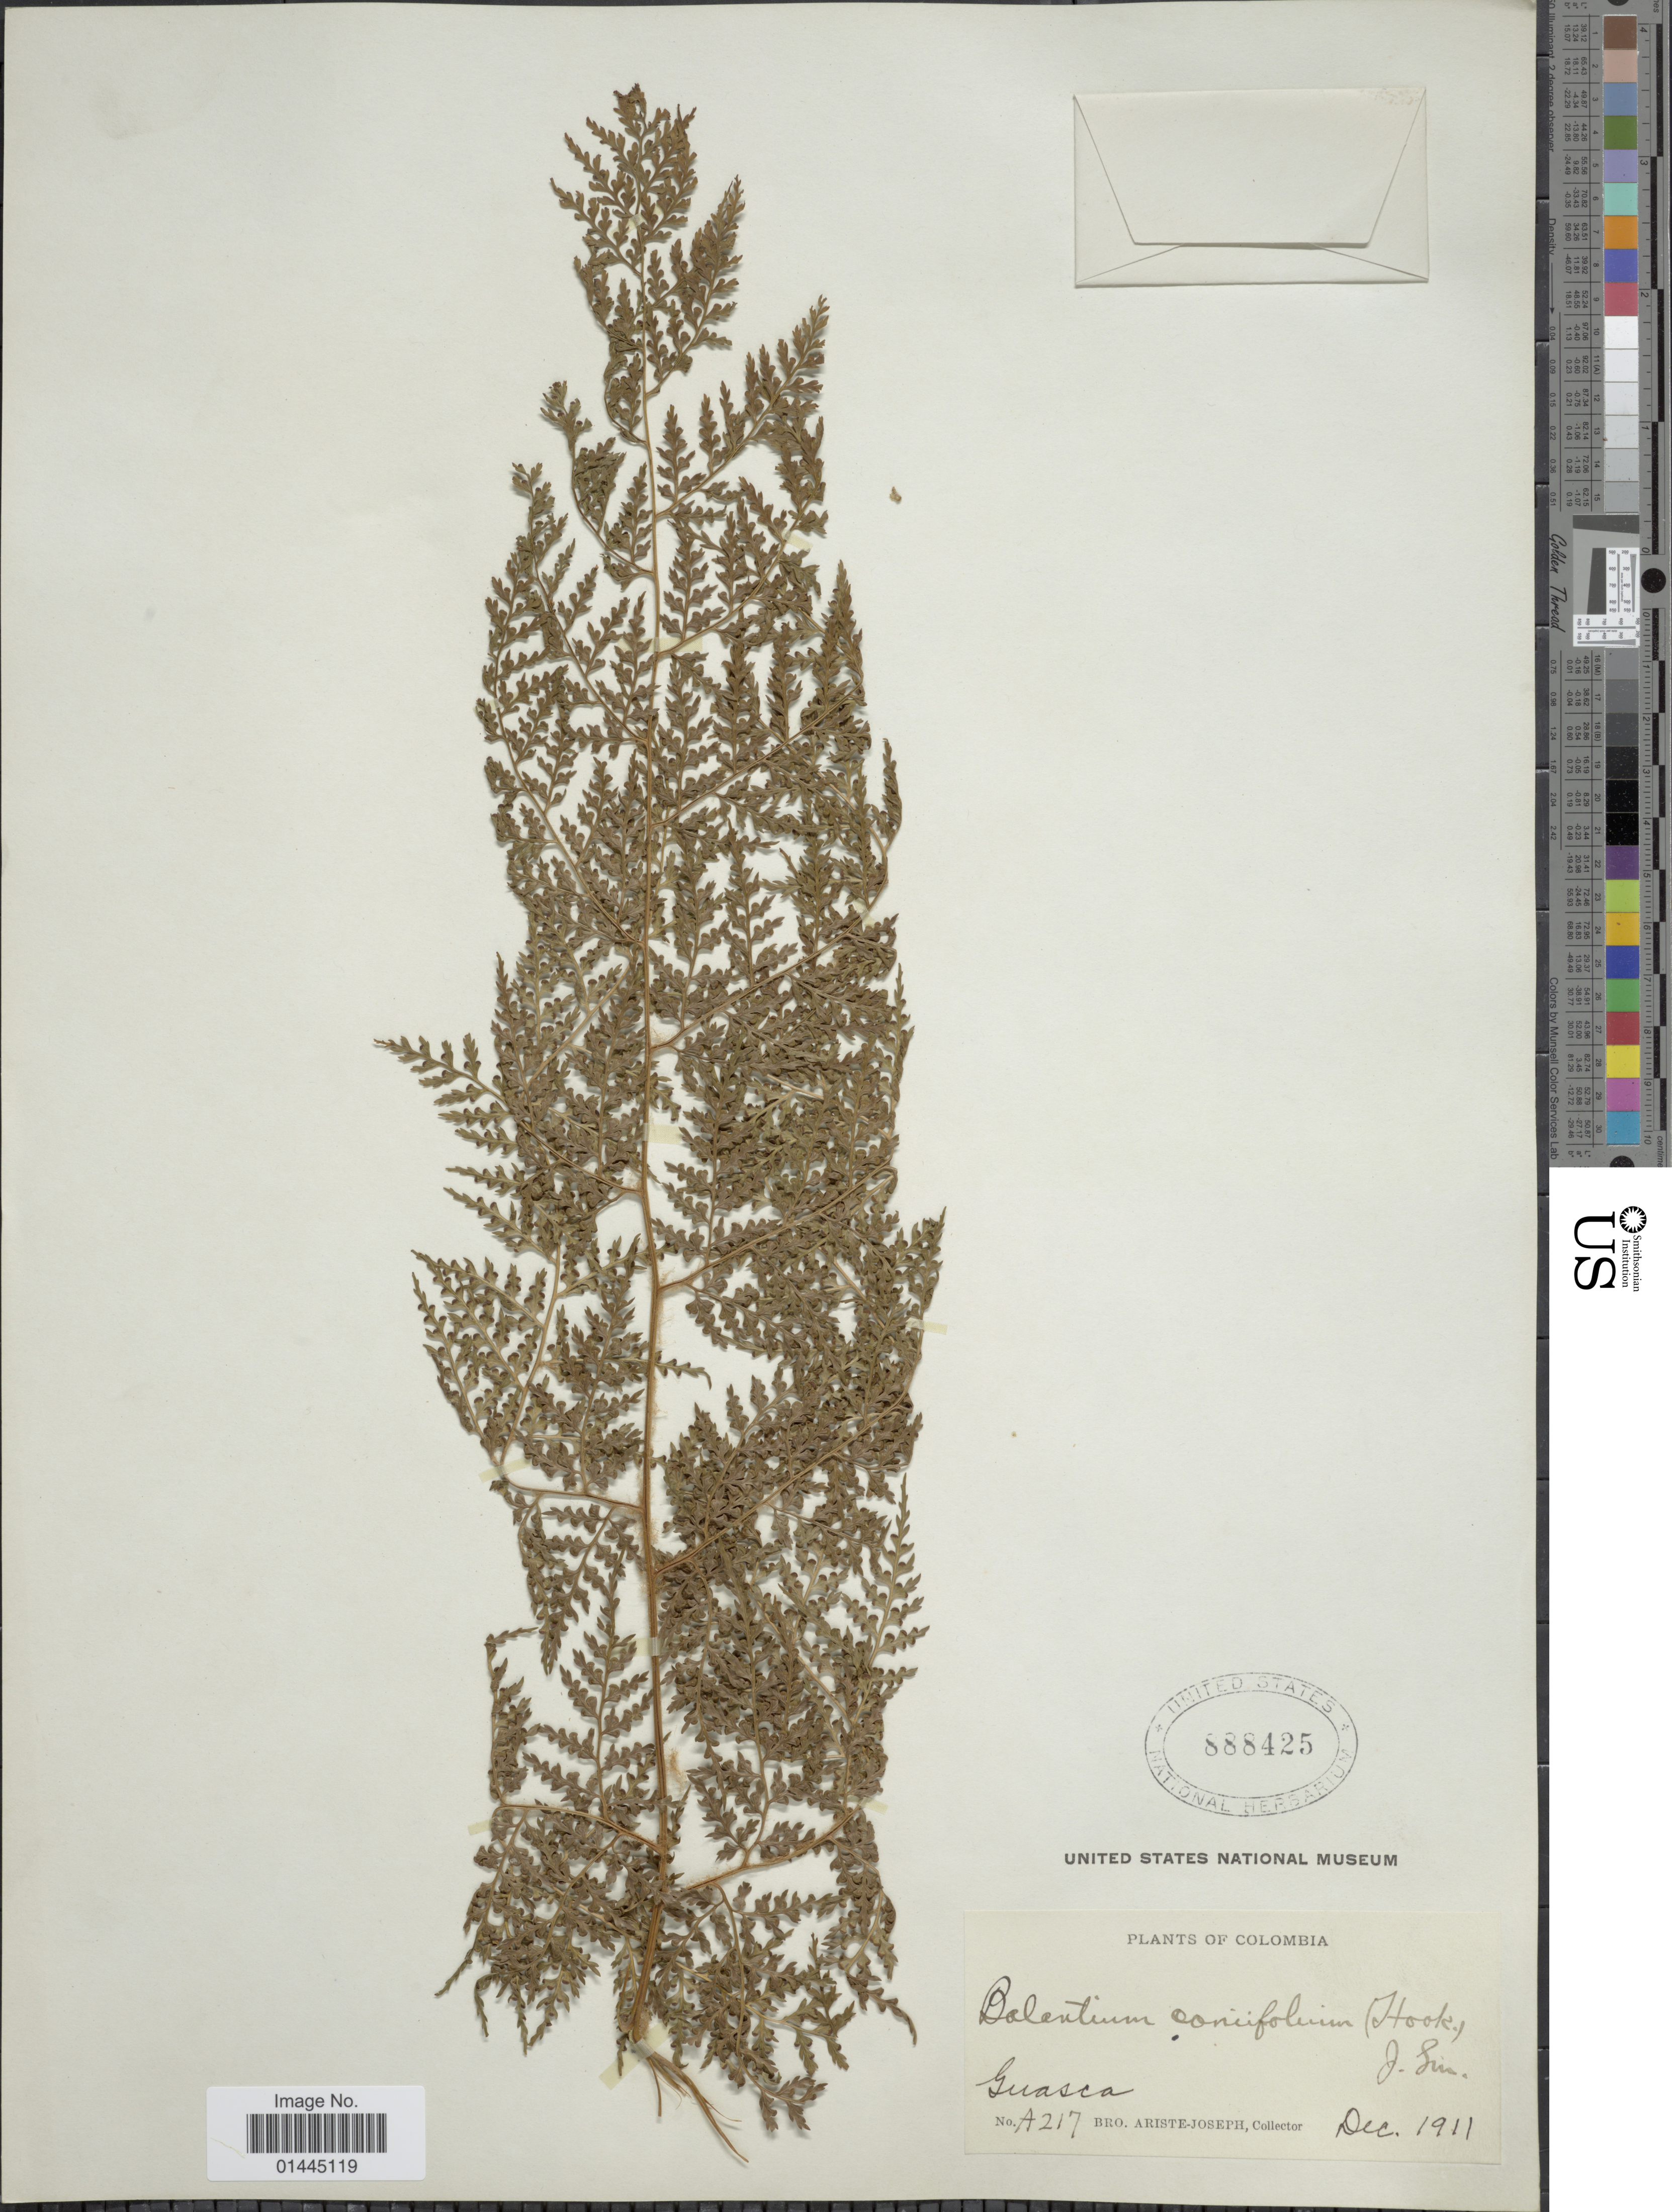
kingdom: Plantae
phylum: Tracheophyta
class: Polypodiopsida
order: Cyatheales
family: Culcitaceae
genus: Culcita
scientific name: Culcita coniifolia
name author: (Hook.) Maxon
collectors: Bro. Ariste-Joseph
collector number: A217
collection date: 1911-12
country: Colombia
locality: Guasca.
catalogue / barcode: US 888425